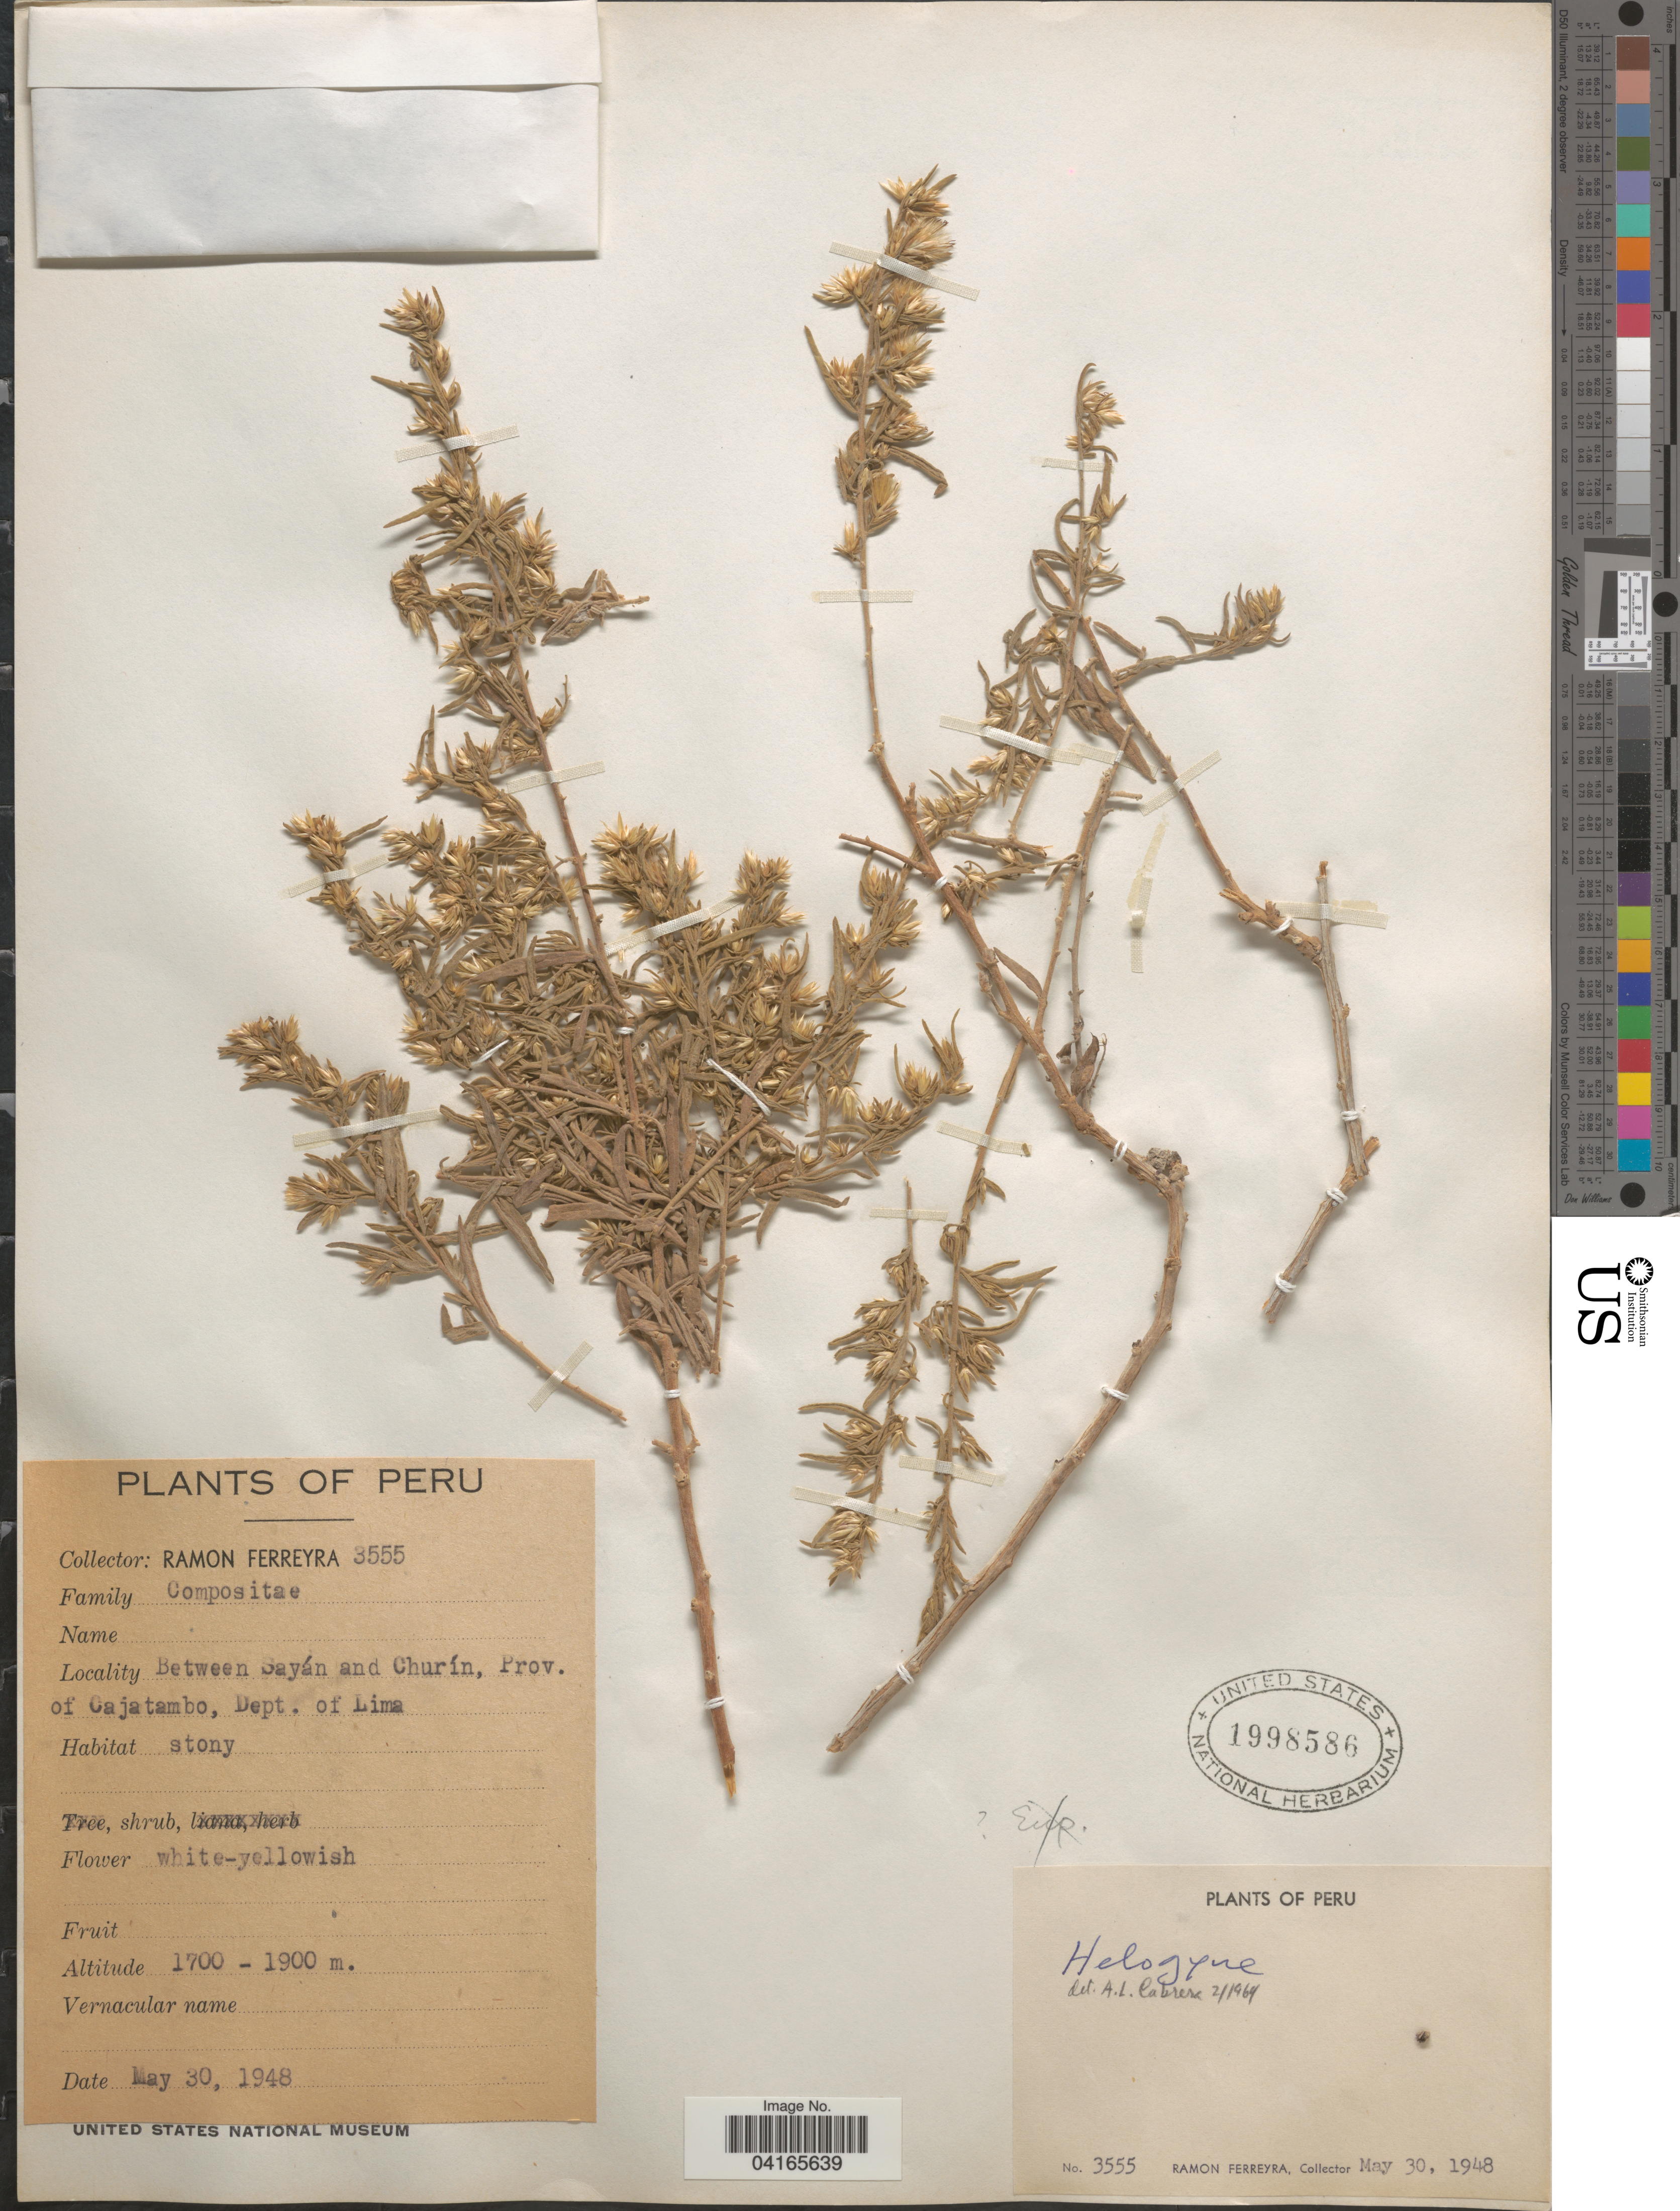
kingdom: Plantae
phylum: Tracheophyta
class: Magnoliopsida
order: Asterales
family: Asteraceae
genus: Helogyne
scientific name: Helogyne sp.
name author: Nutt.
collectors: R. A. Ferreyra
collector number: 3555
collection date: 1948-05-30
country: Peru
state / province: Lima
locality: Between Sayán and Churín, Prov. of Cajatambo.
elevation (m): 1700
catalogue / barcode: US 1998586